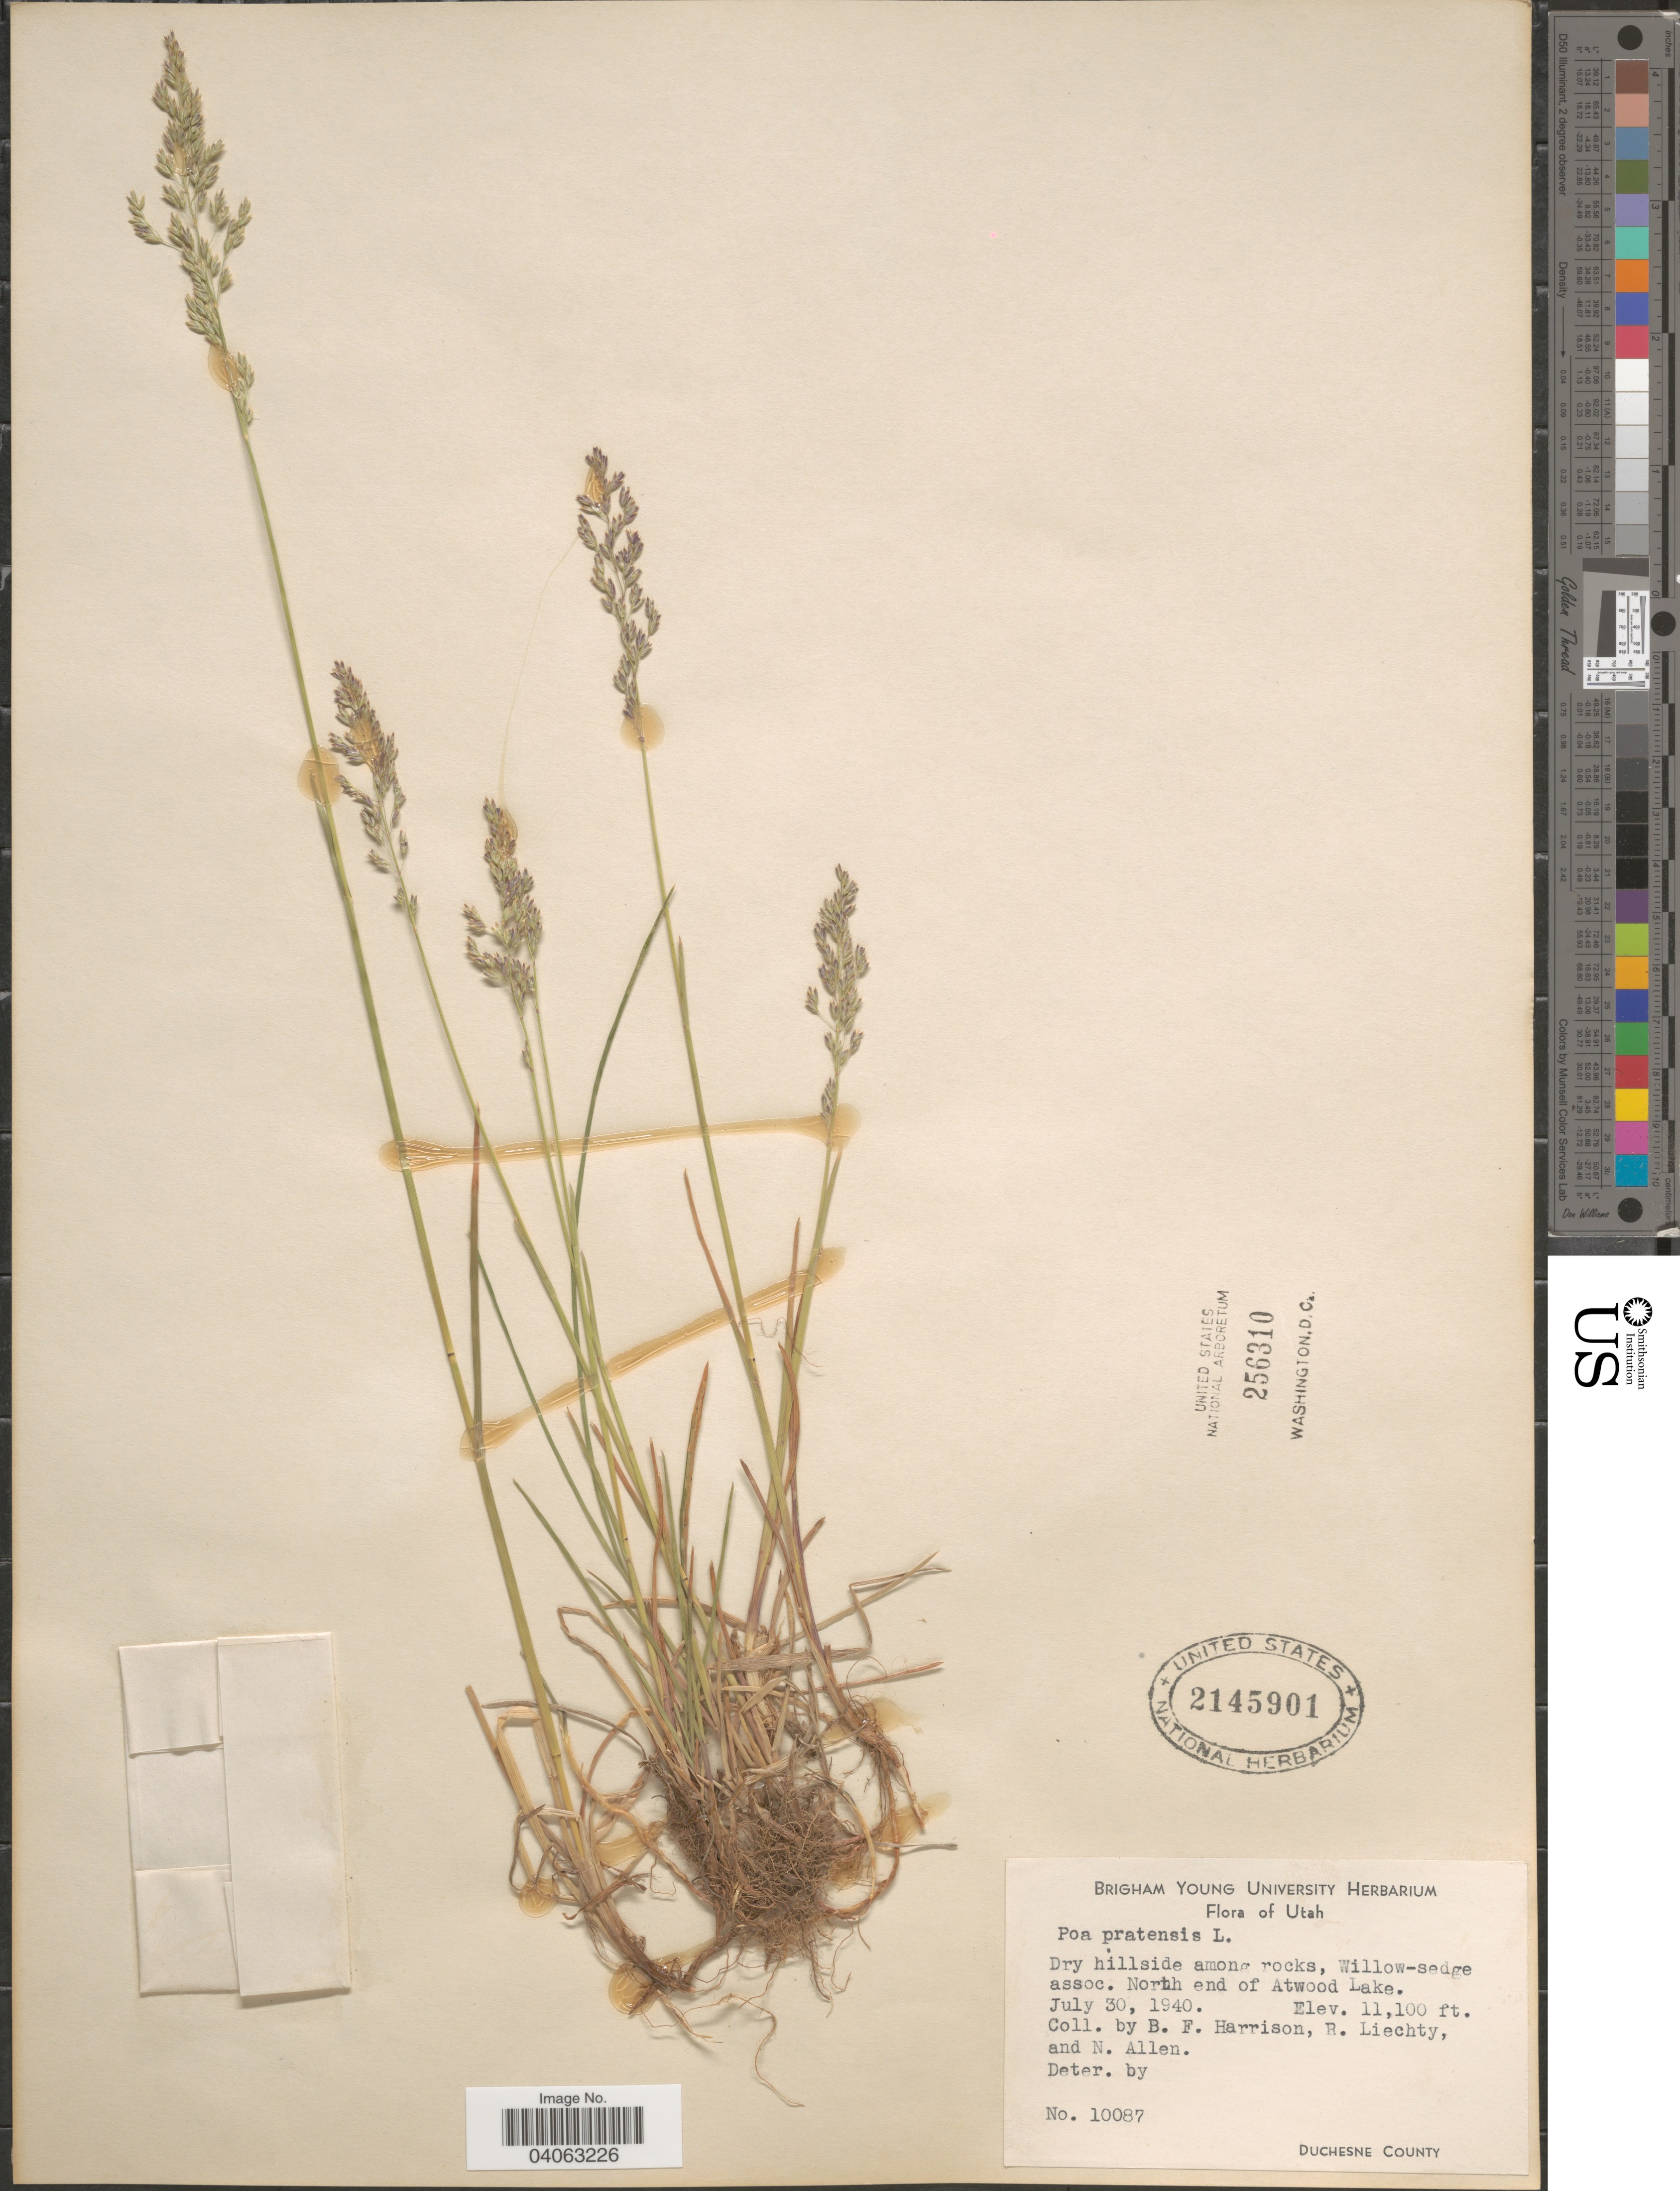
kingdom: Plantae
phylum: Tracheophyta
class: Liliopsida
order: Poales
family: Poaceae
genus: Poa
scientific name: Poa pratensis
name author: L.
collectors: B. F. Harrison, R. Liechty & N. Allen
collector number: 10087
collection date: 1940-07-30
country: United States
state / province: Utah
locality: North end of Atwood Lake. Duchesne County.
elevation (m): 3383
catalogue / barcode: US 2145901